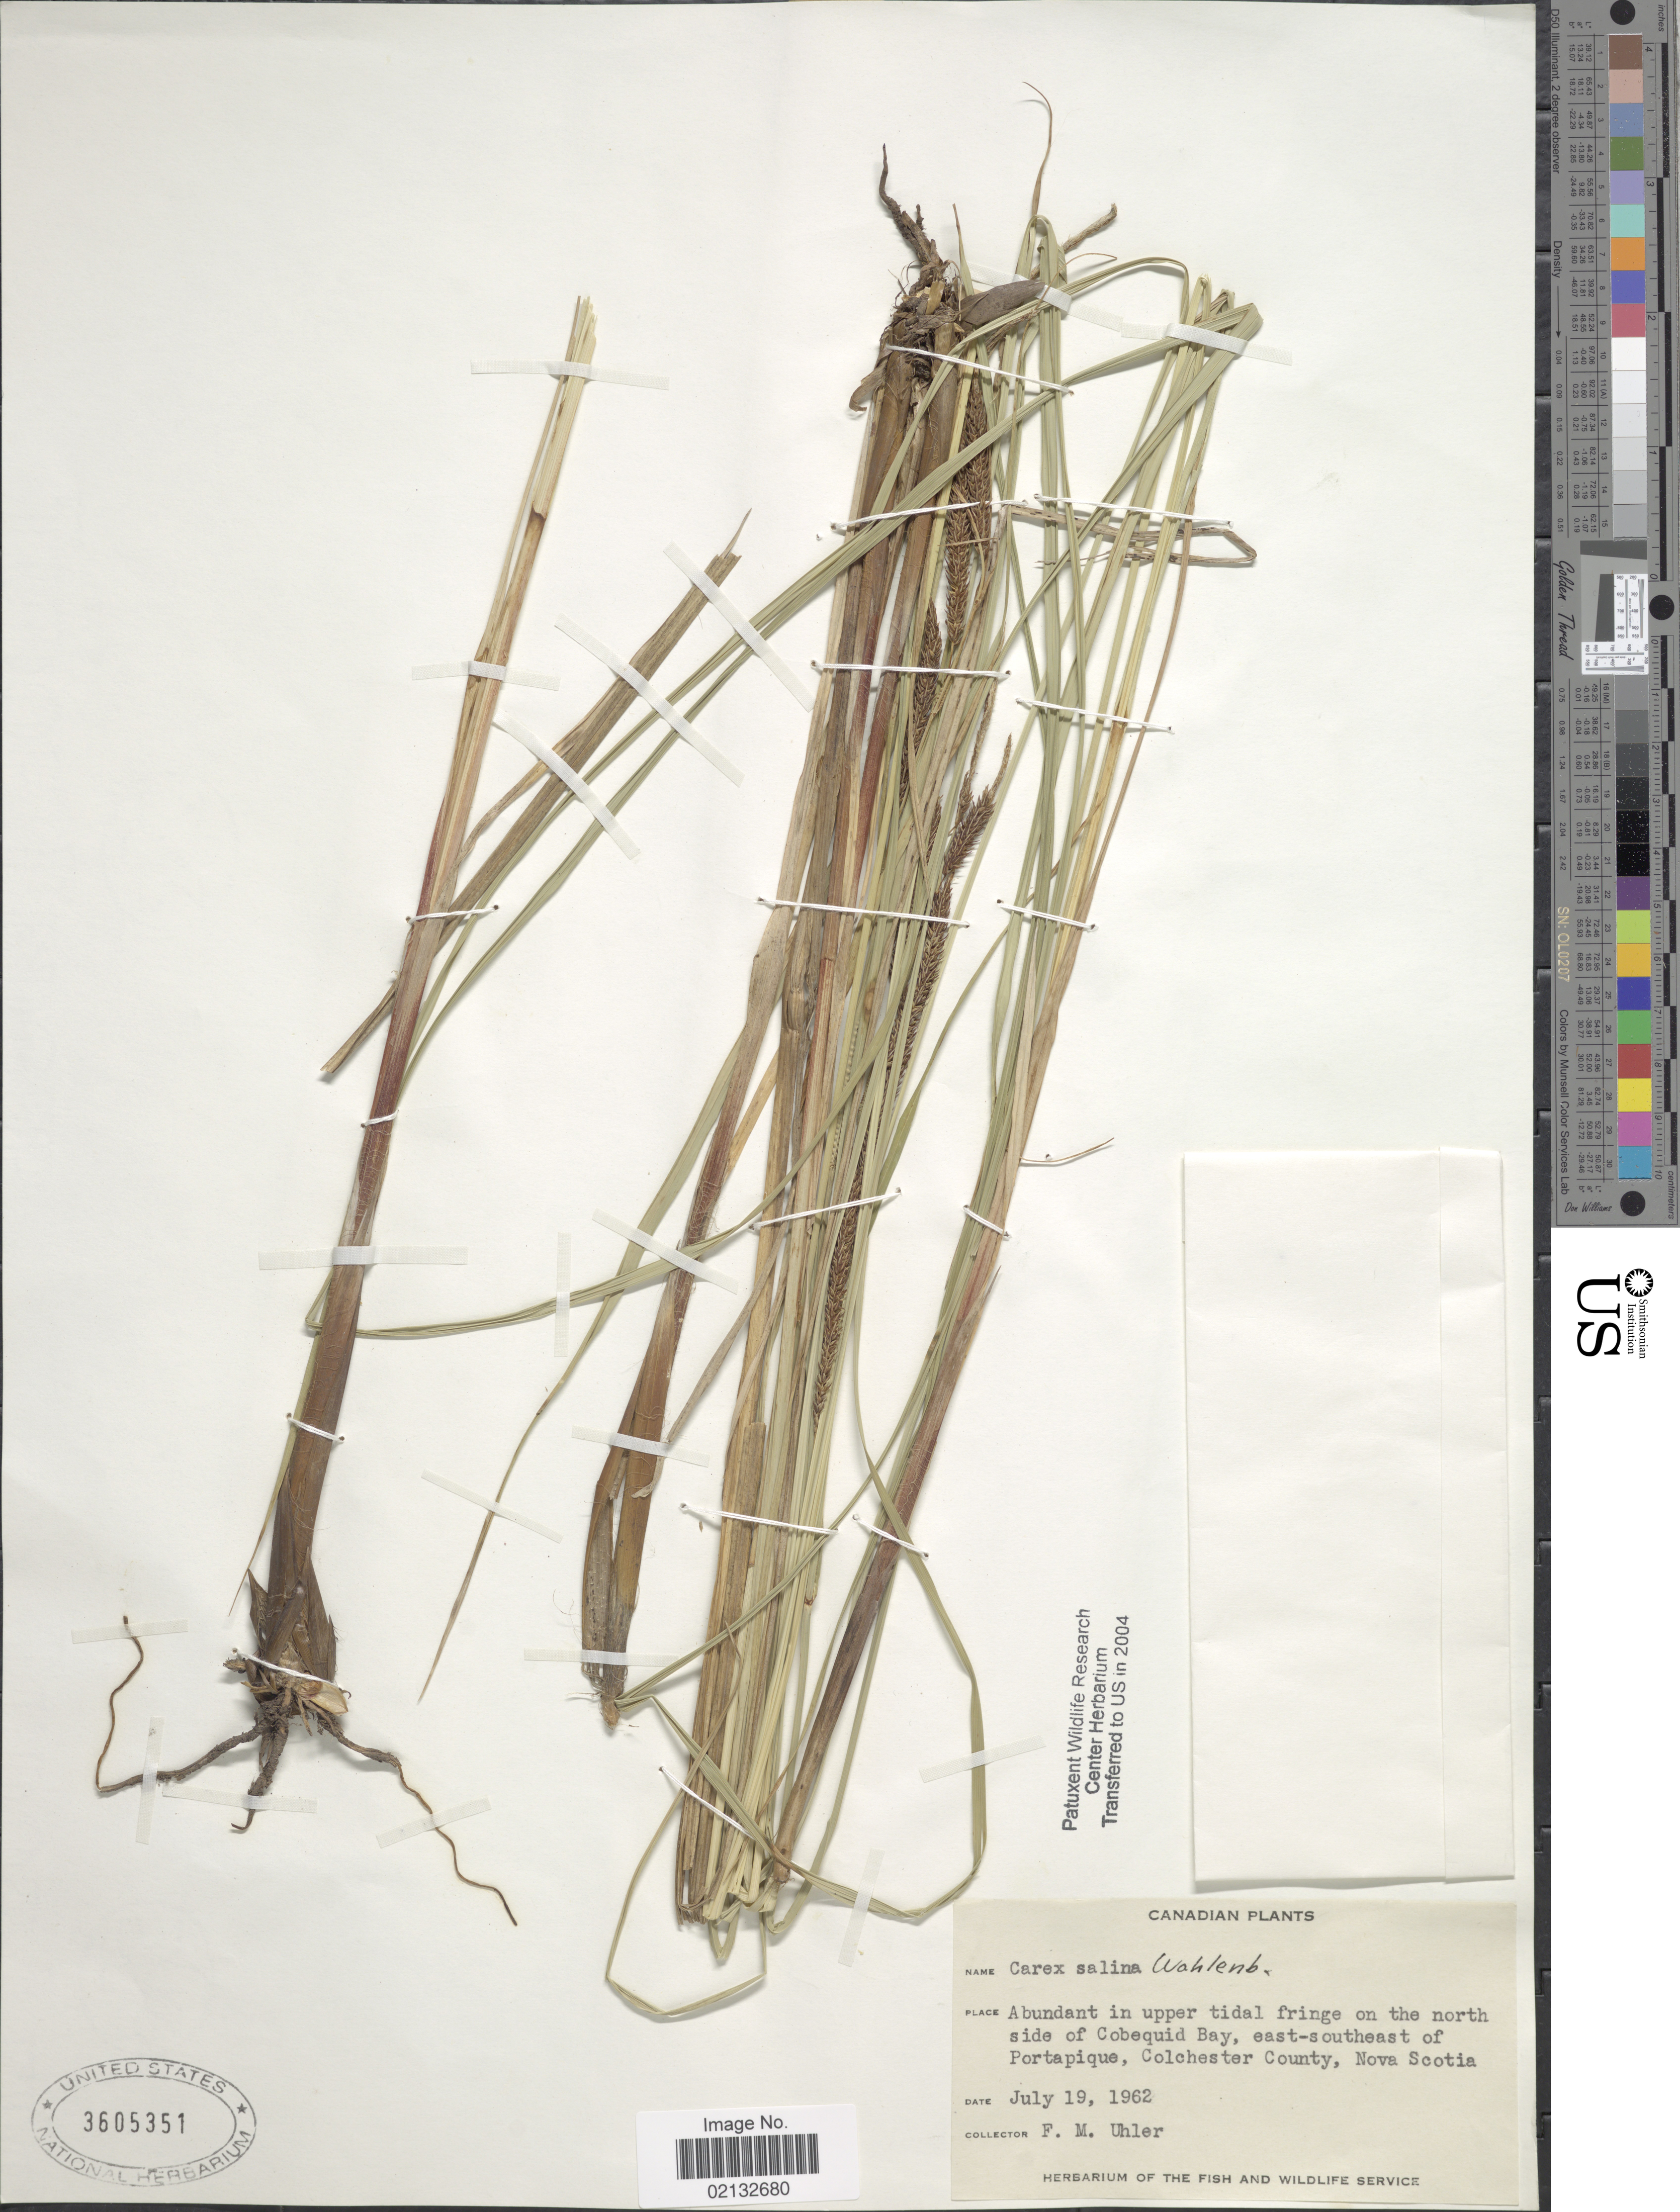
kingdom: Plantae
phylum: Tracheophyta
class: Liliopsida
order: Poales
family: Cyperaceae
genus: Carex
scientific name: Carex salina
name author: Wahlenb.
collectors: F. M. Uhler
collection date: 1962-07-19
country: Canada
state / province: Nova Scotia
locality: In upper tidal fringe on the north side of Cobequid Bay, east-southeast of Portapique, Colchester County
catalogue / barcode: US 3605351